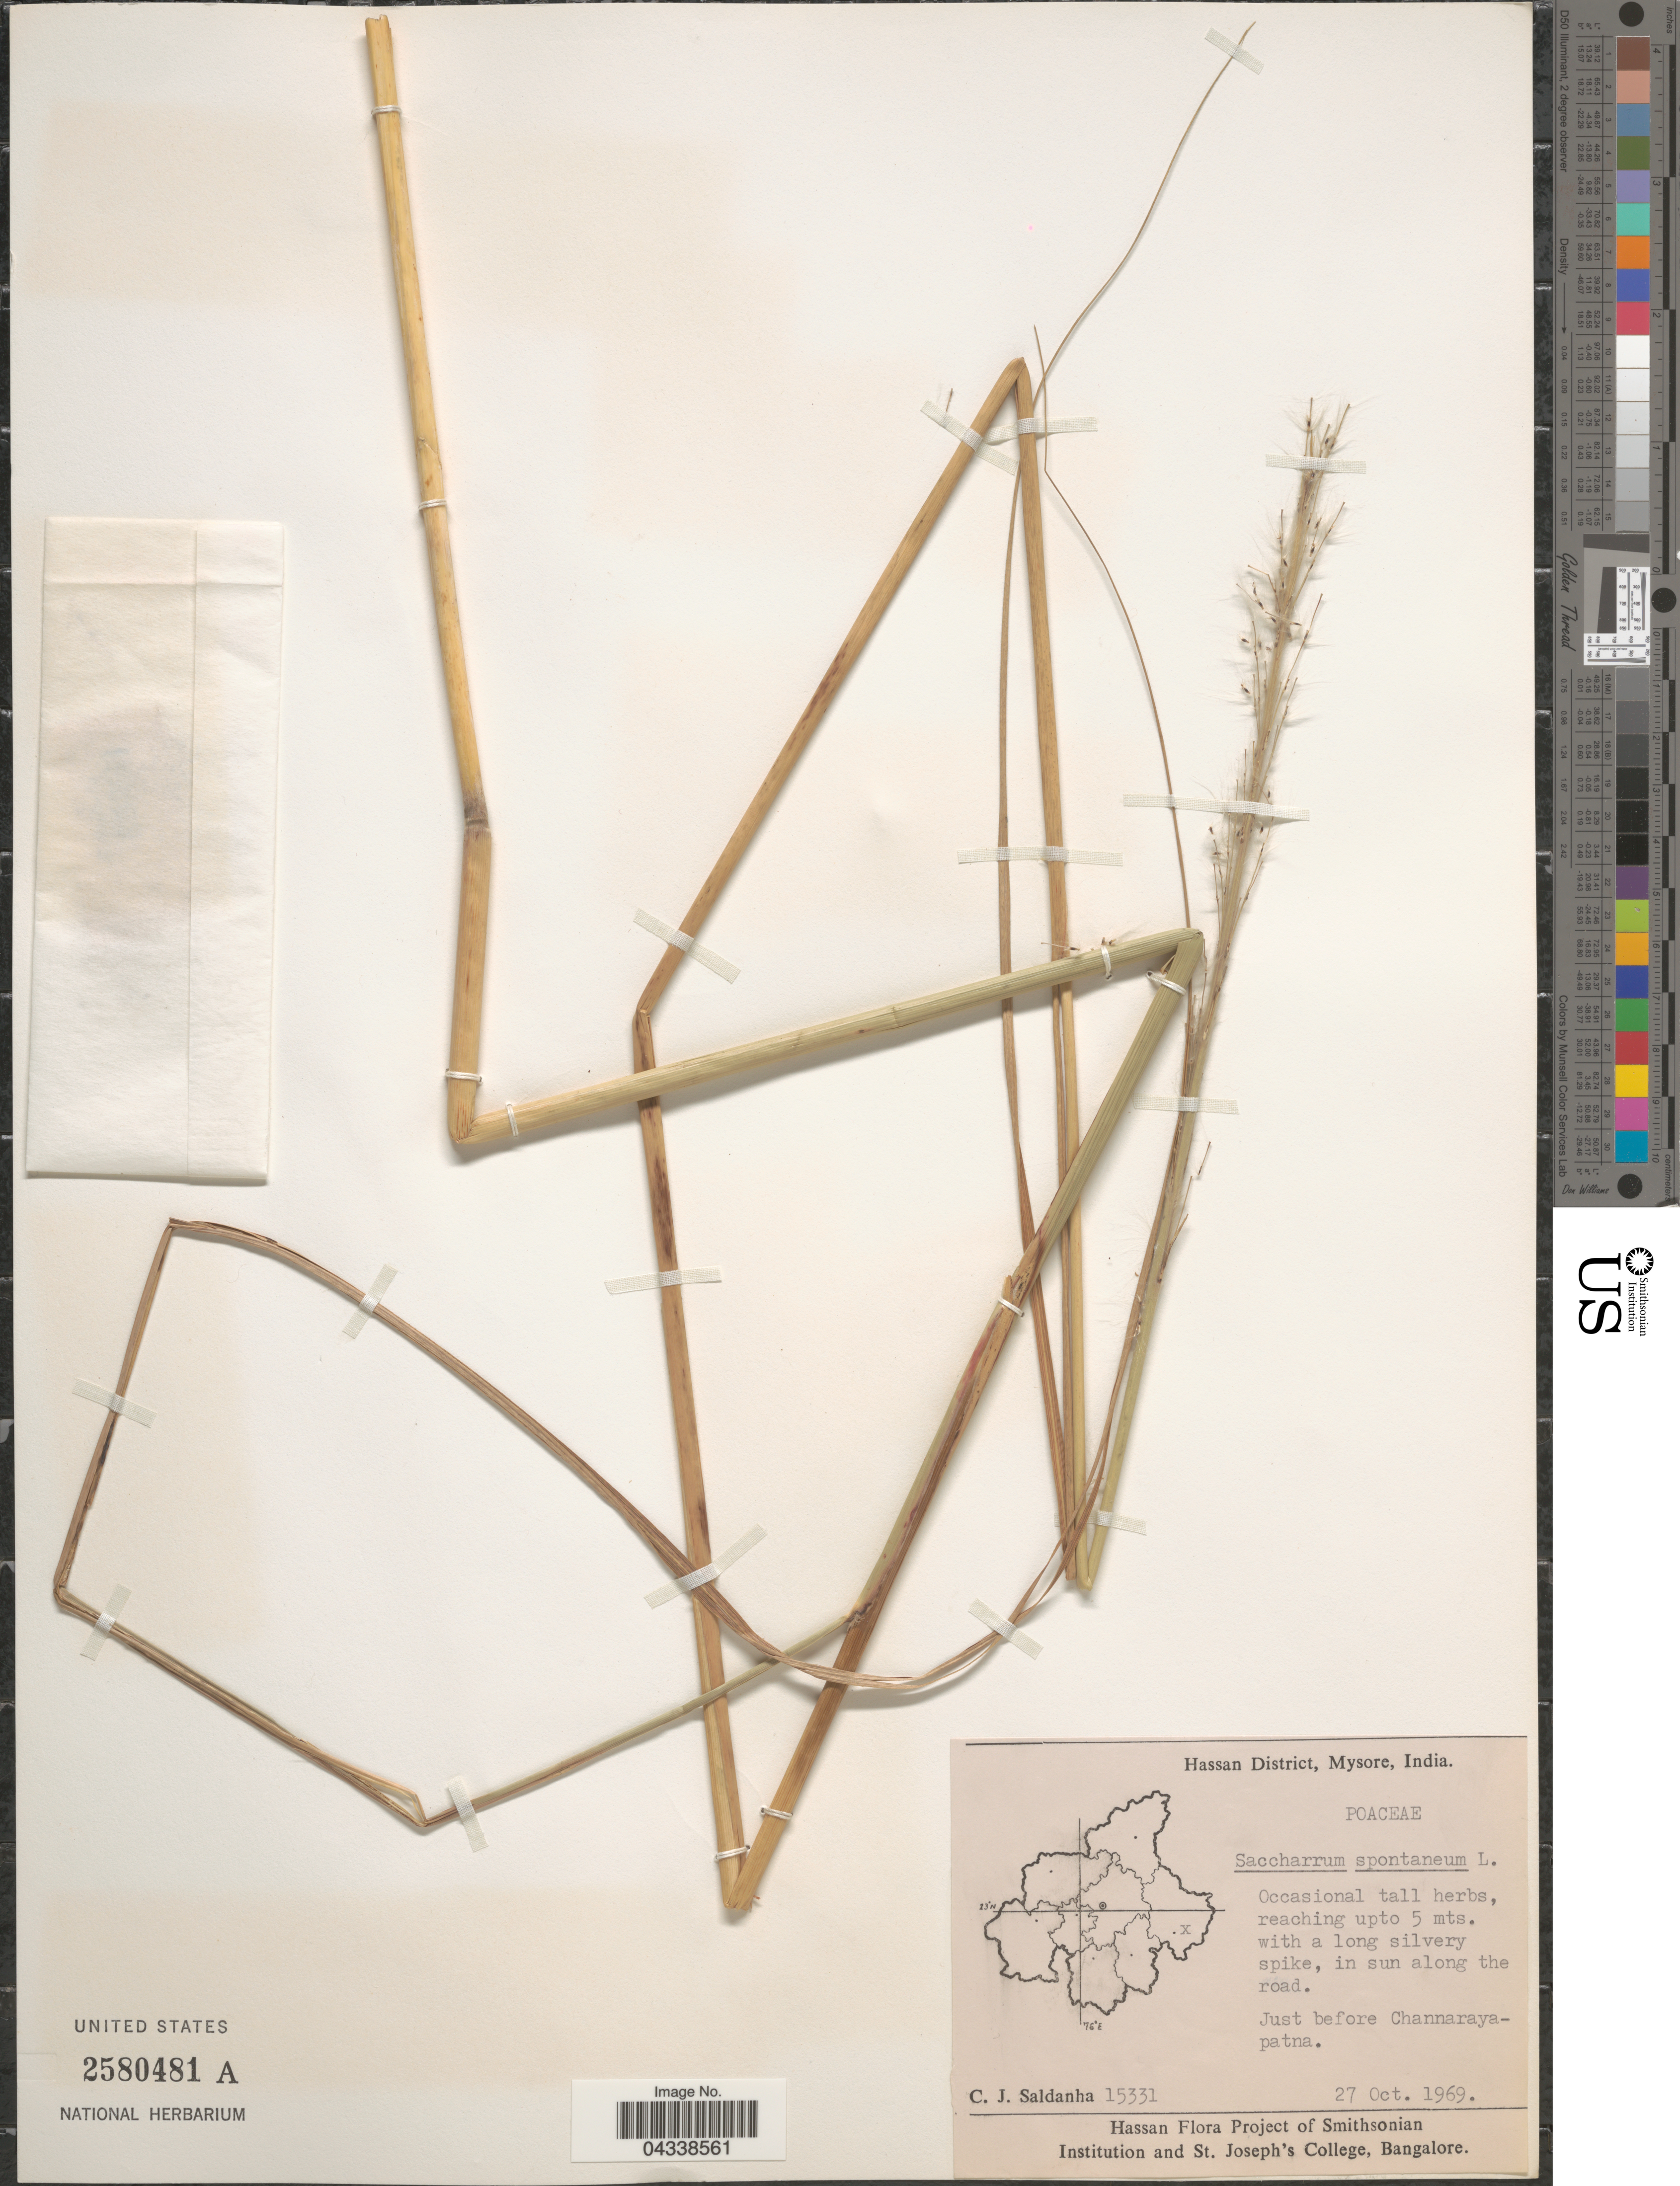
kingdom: Plantae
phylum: Tracheophyta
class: Liliopsida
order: Poales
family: Poaceae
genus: Saccharum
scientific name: Saccharum spontaneum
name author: L.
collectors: C. J. Saldanha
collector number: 15331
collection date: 1969-10-27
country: India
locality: Hassan District, Mysore. Just before Channarayapatna.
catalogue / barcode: US 2580481A